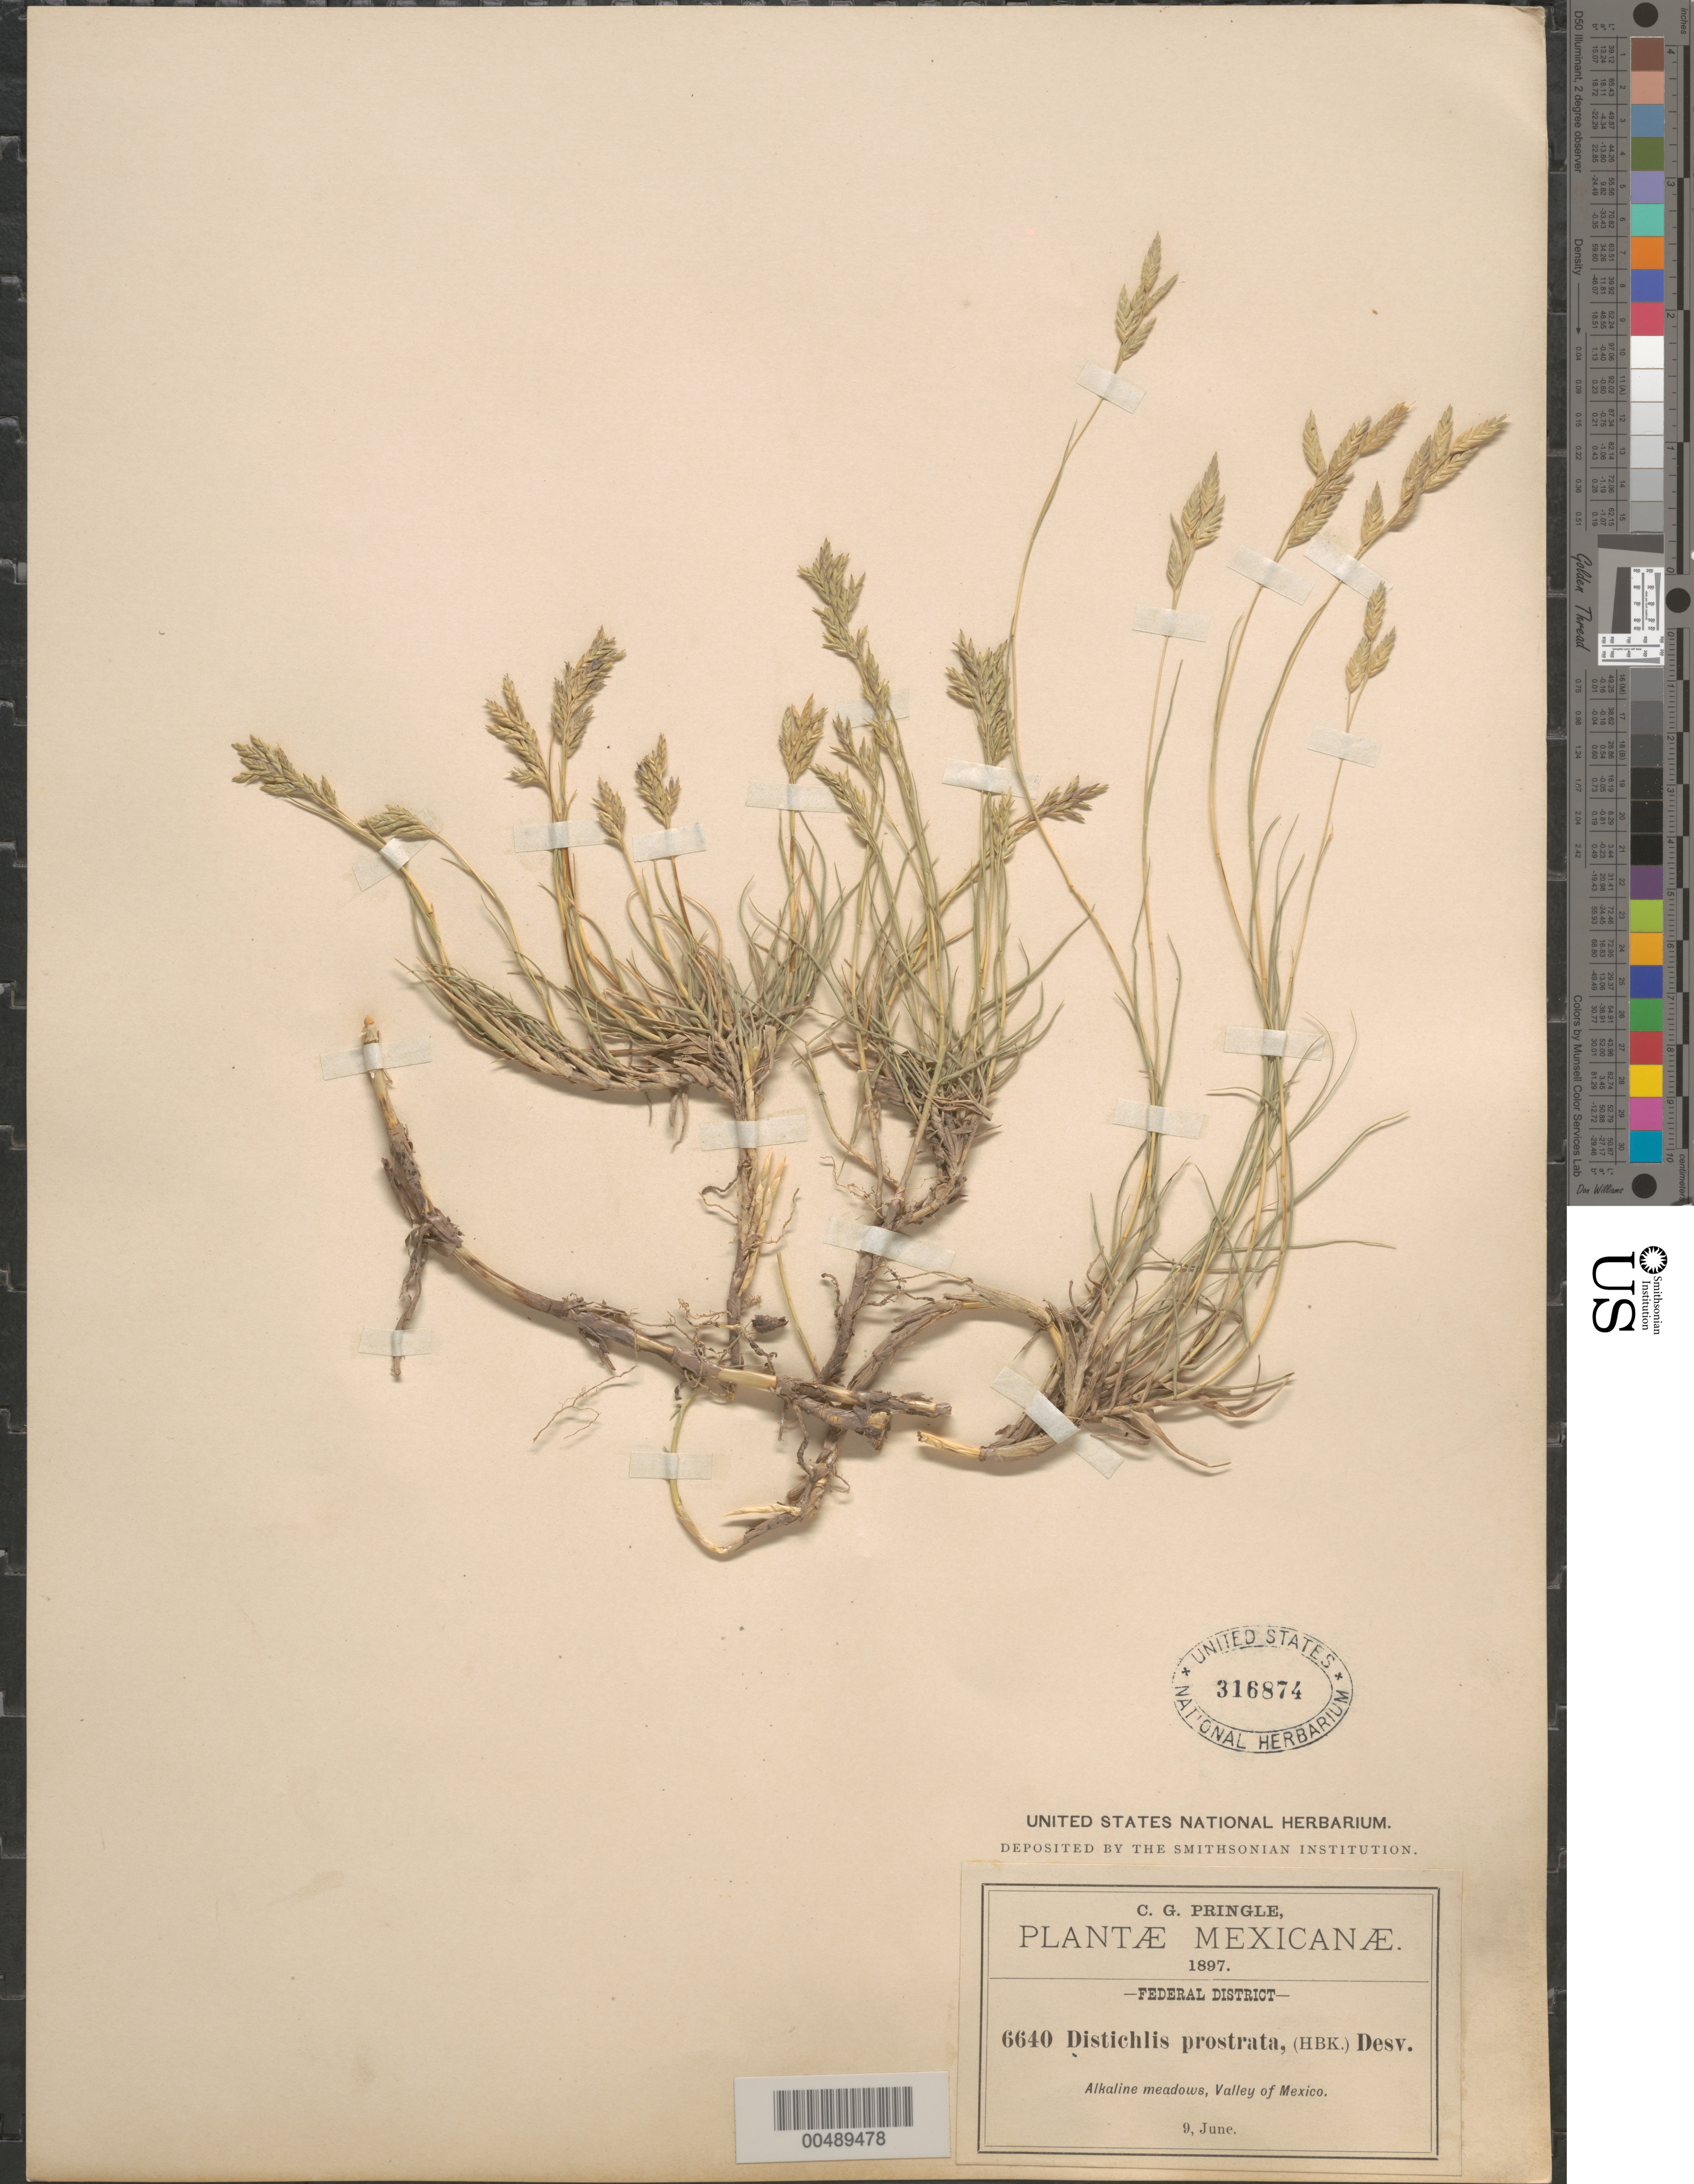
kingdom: Plantae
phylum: Tracheophyta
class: Liliopsida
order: Poales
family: Poaceae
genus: Distichlis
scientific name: Distichlis spicata var. mexicana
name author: Beetle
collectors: C. G. Pringle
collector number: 6640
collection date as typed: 9 Jun 1897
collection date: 1897-06-09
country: Mexico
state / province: Distrito Federal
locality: Valley of Mexico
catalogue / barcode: US 316874